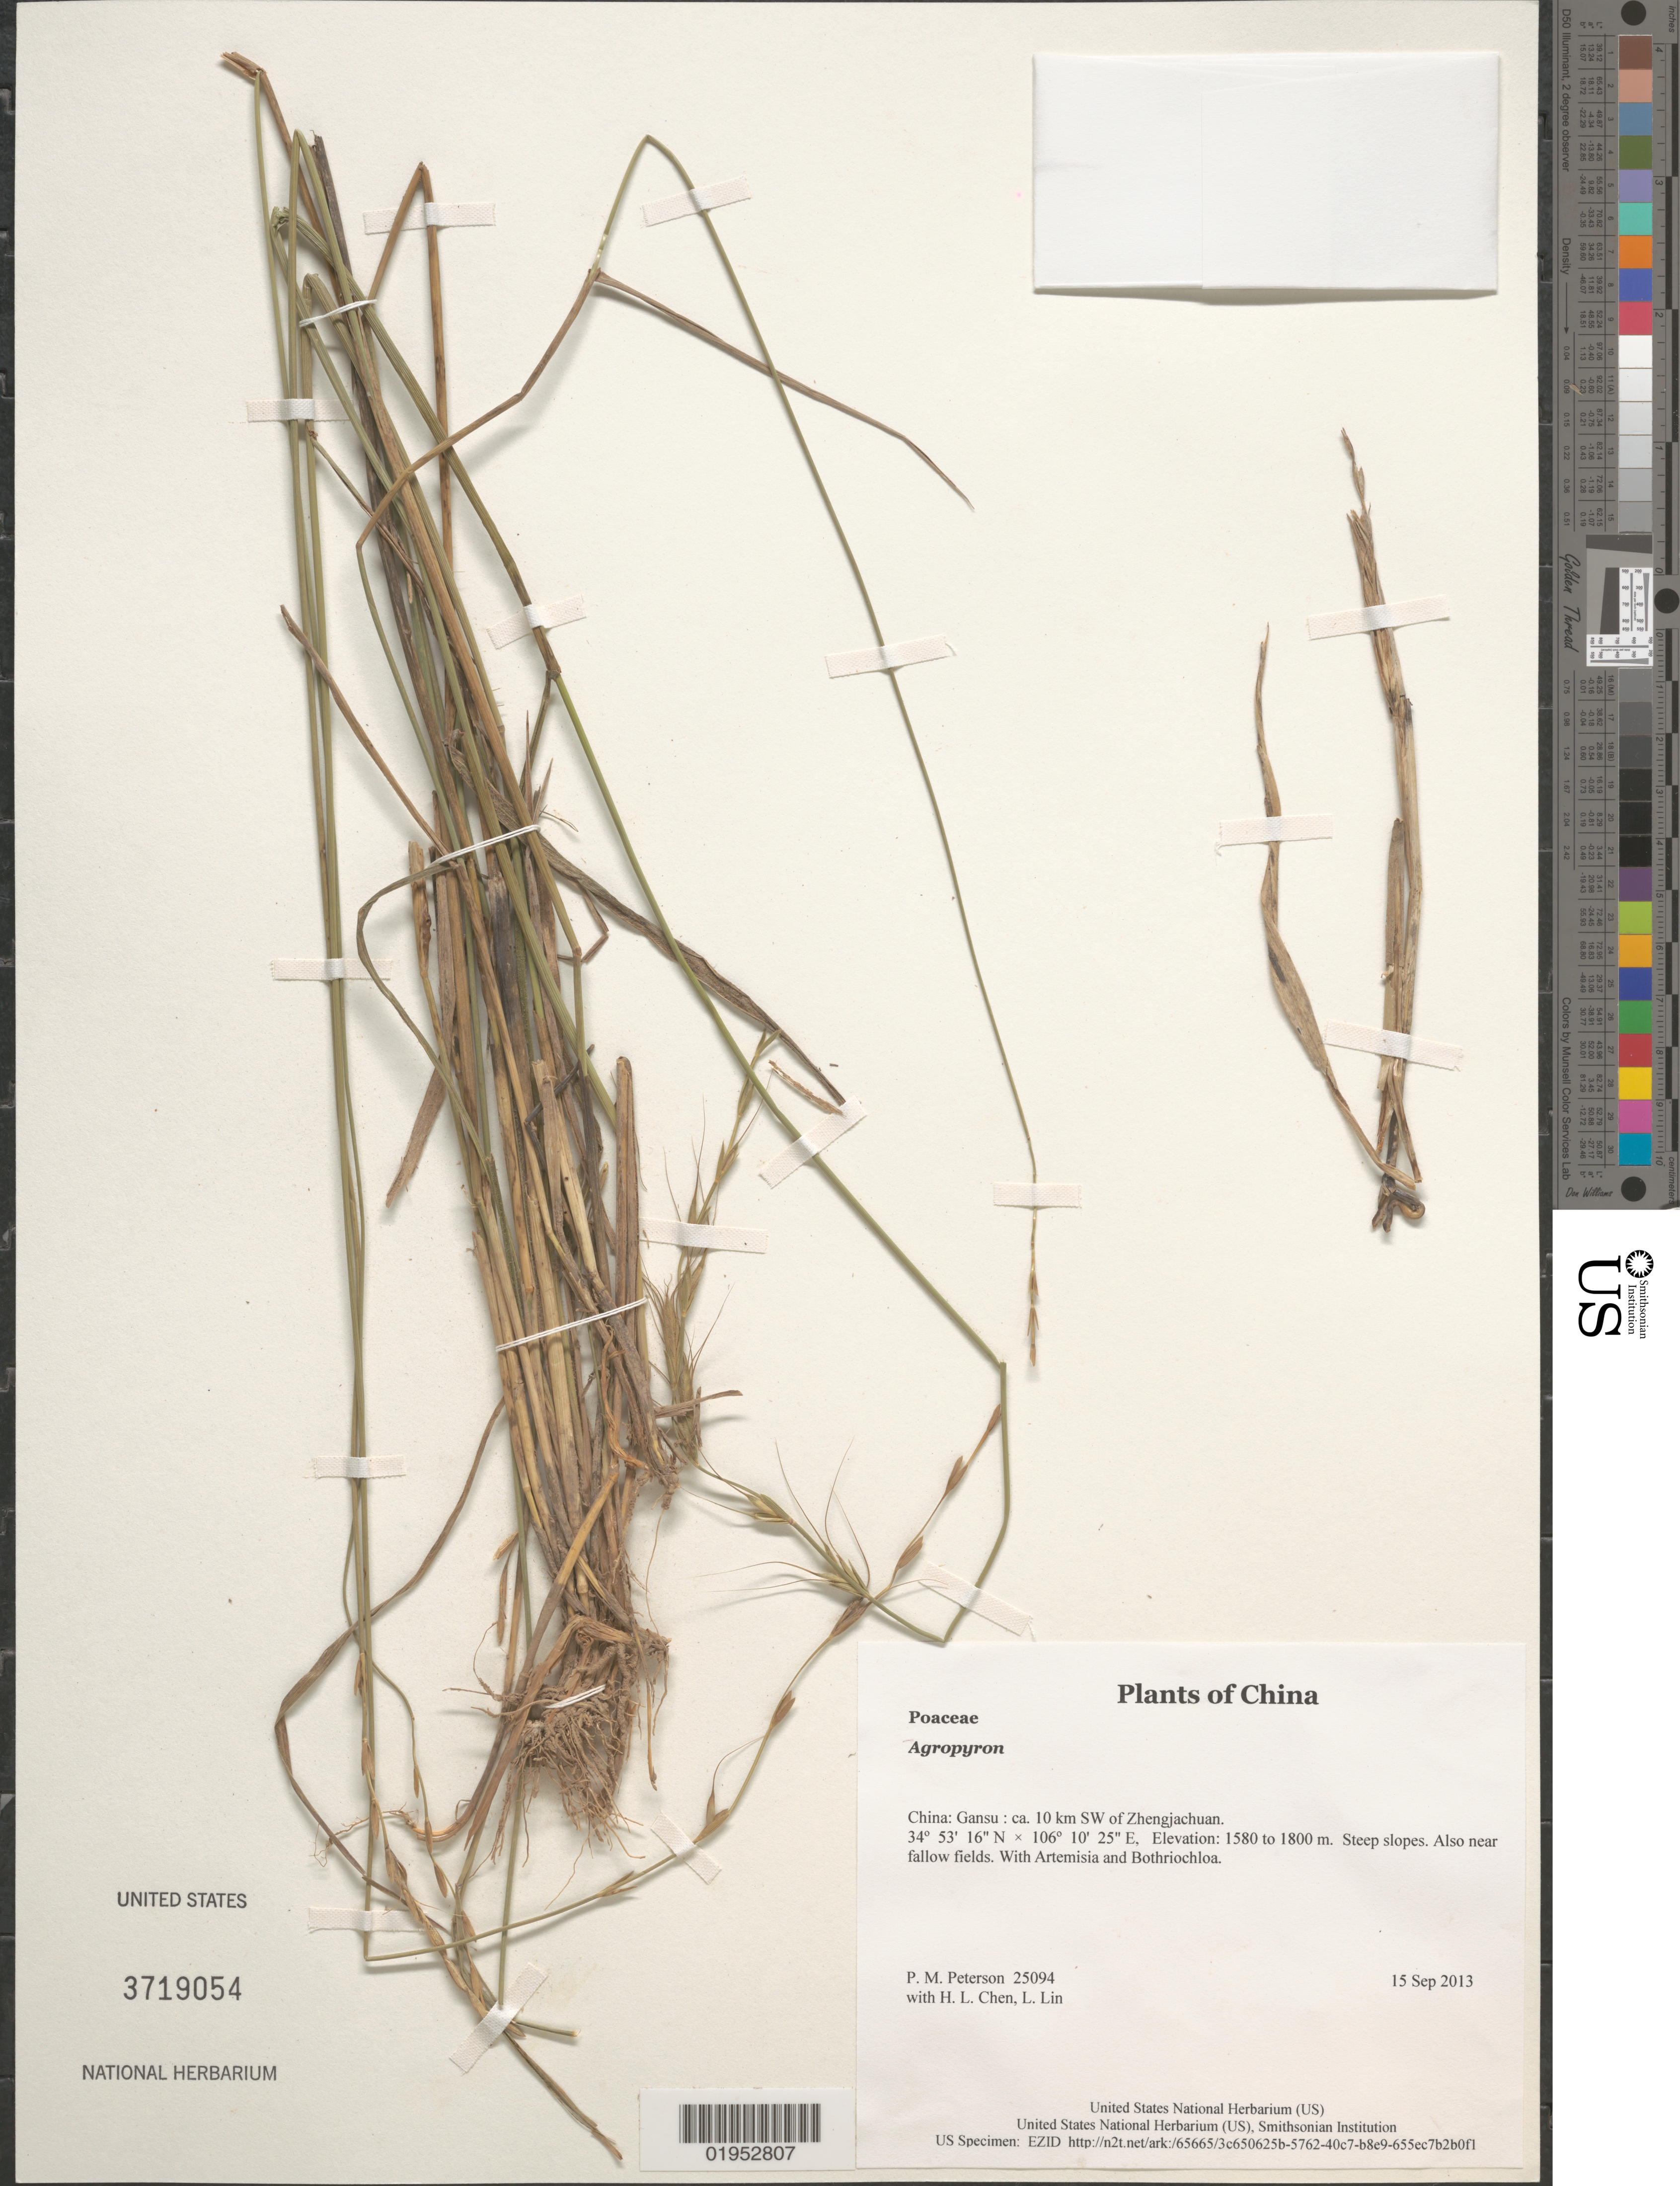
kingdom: Plantae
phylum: Tracheophyta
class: Liliopsida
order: Poales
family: Poaceae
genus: Agropyron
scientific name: Agropyron sp.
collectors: P. M. Peterson, H. L. Chen & L. Lin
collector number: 25094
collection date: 2013-09-15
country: China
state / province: Gansu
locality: ca. 10 km SW of Zhengjachuan.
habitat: Steep slopes. Also near fallow fields.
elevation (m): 1580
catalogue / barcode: US 3719054